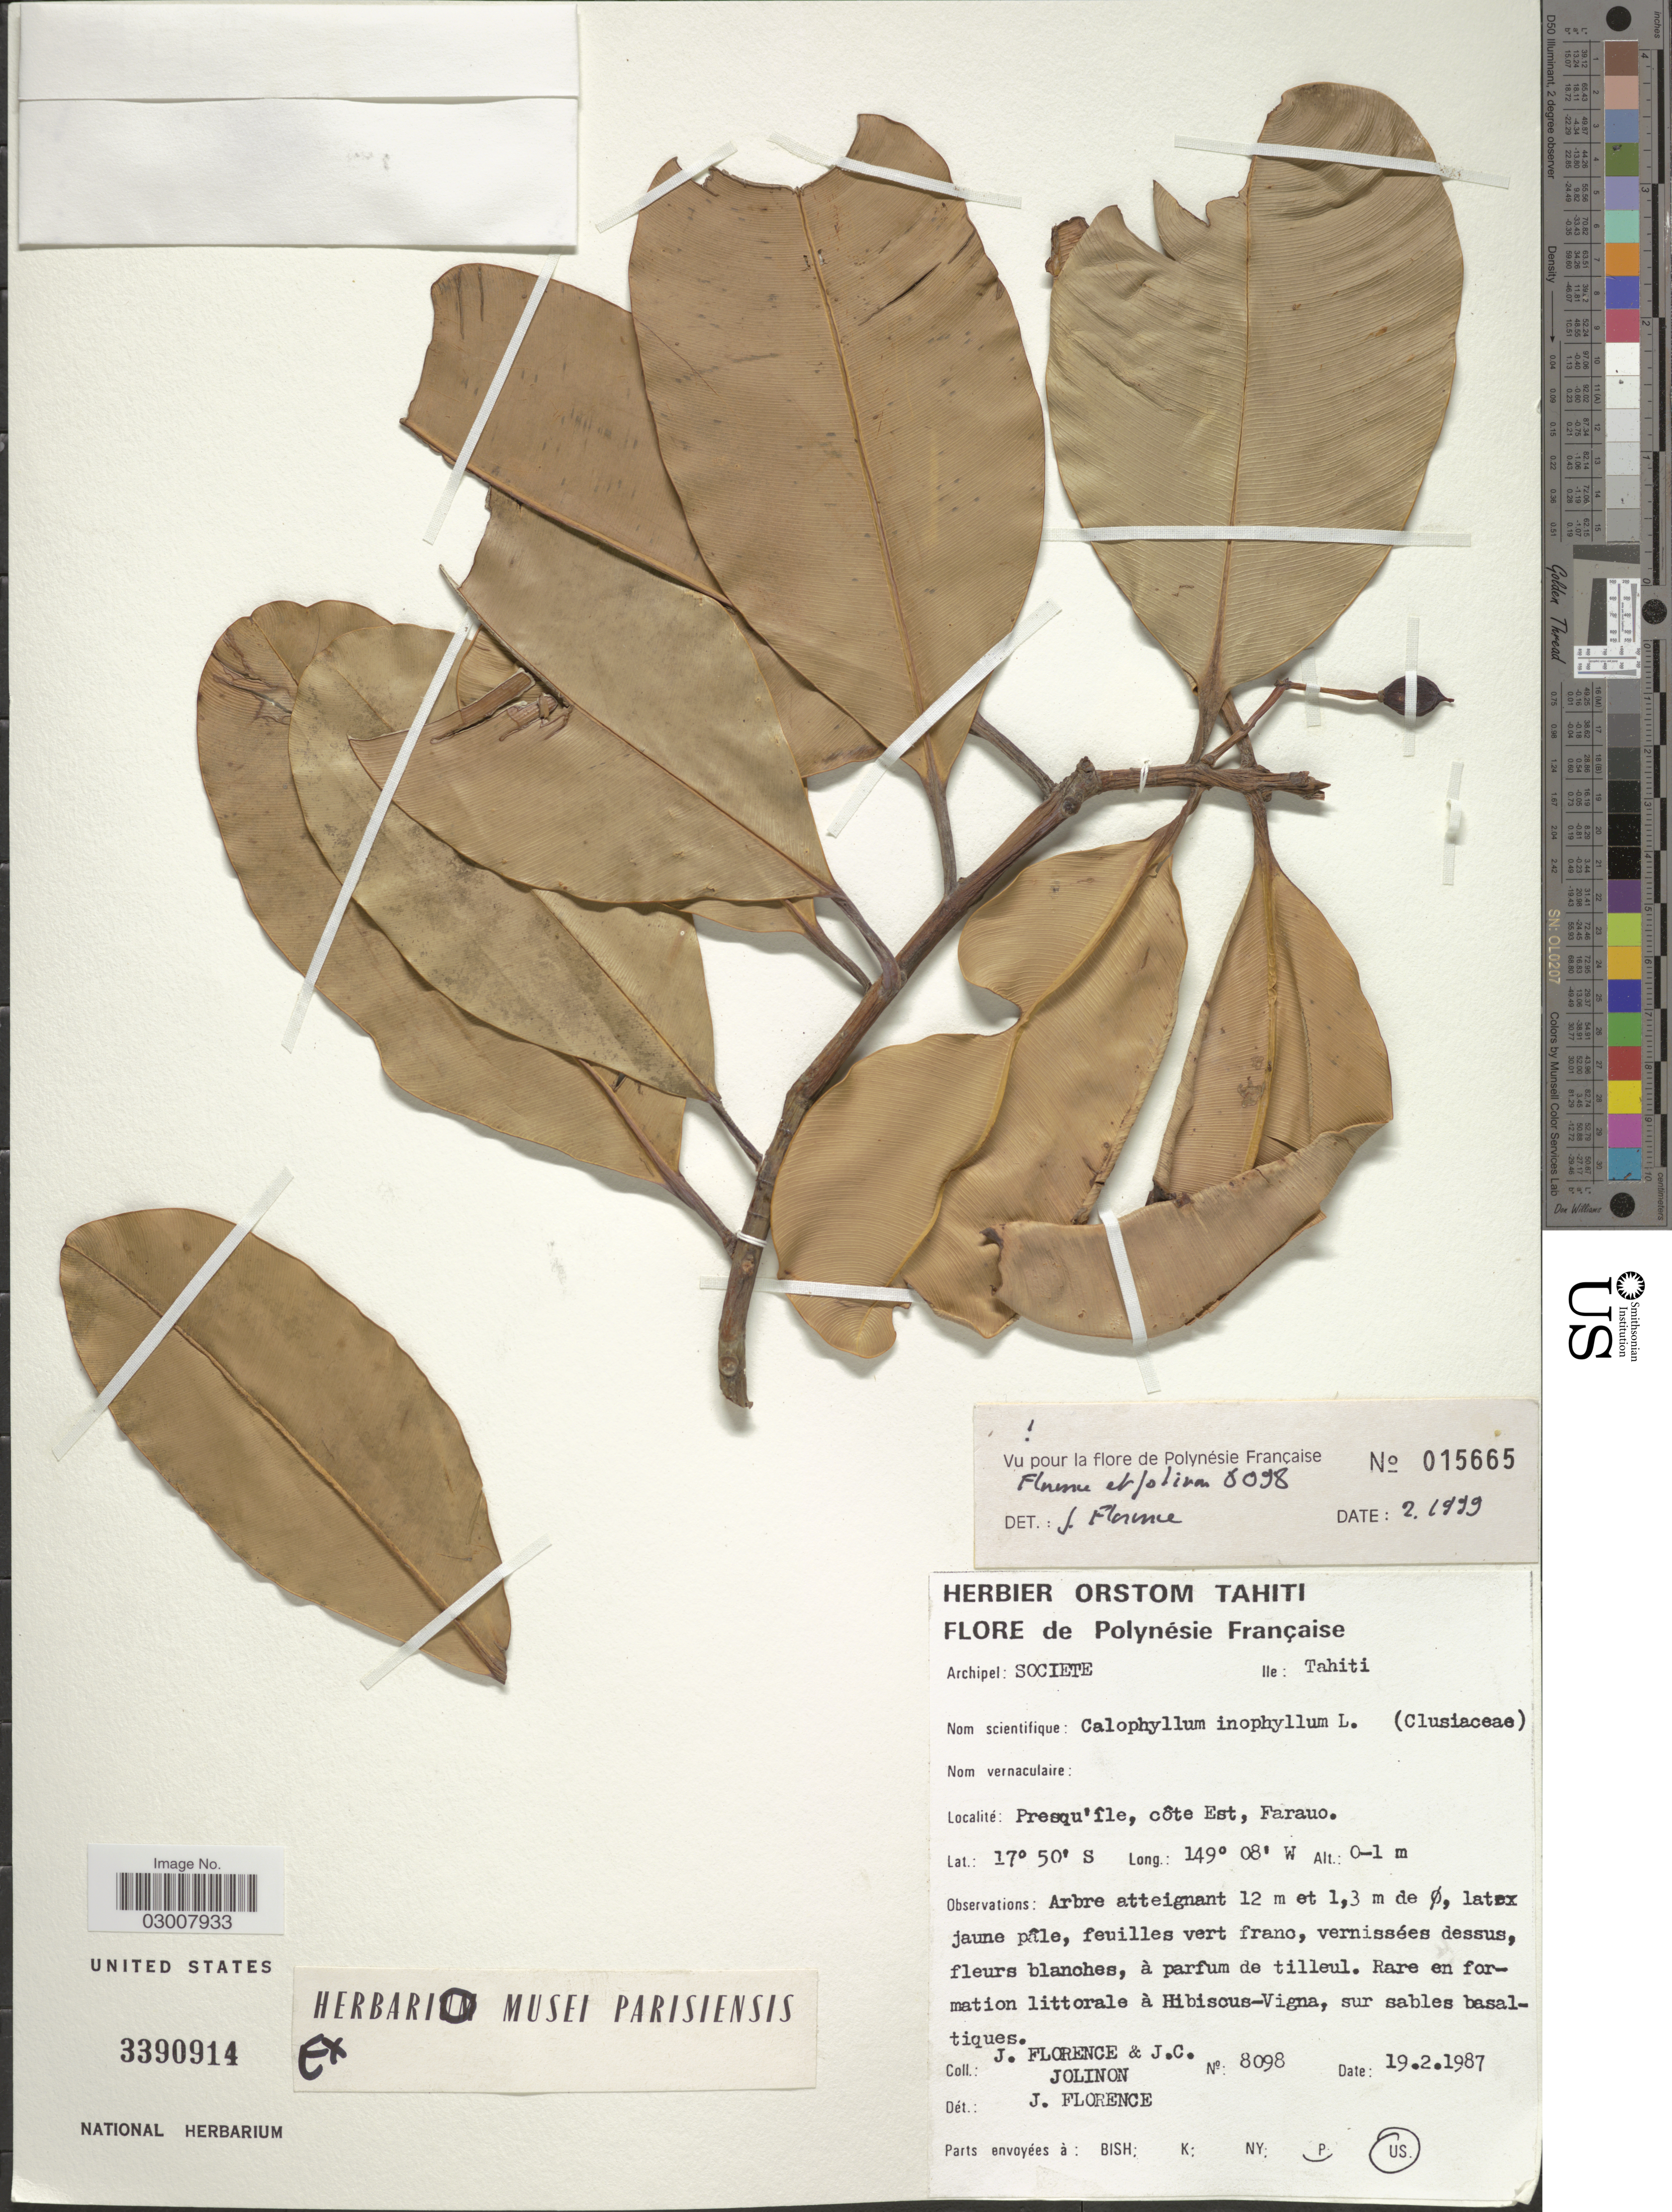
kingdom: Plantae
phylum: Tracheophyta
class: Magnoliopsida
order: Malpighiales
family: Calophyllaceae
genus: Calophyllum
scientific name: Calophyllum inophyllum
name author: L.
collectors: J. Florence & J. Jolinon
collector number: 8098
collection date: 1987-02-19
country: French Polynesia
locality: Archipel: Societe, Ile: Tahiti. Presqu'île, côte Est, Farauo.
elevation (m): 0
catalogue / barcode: US 3390914